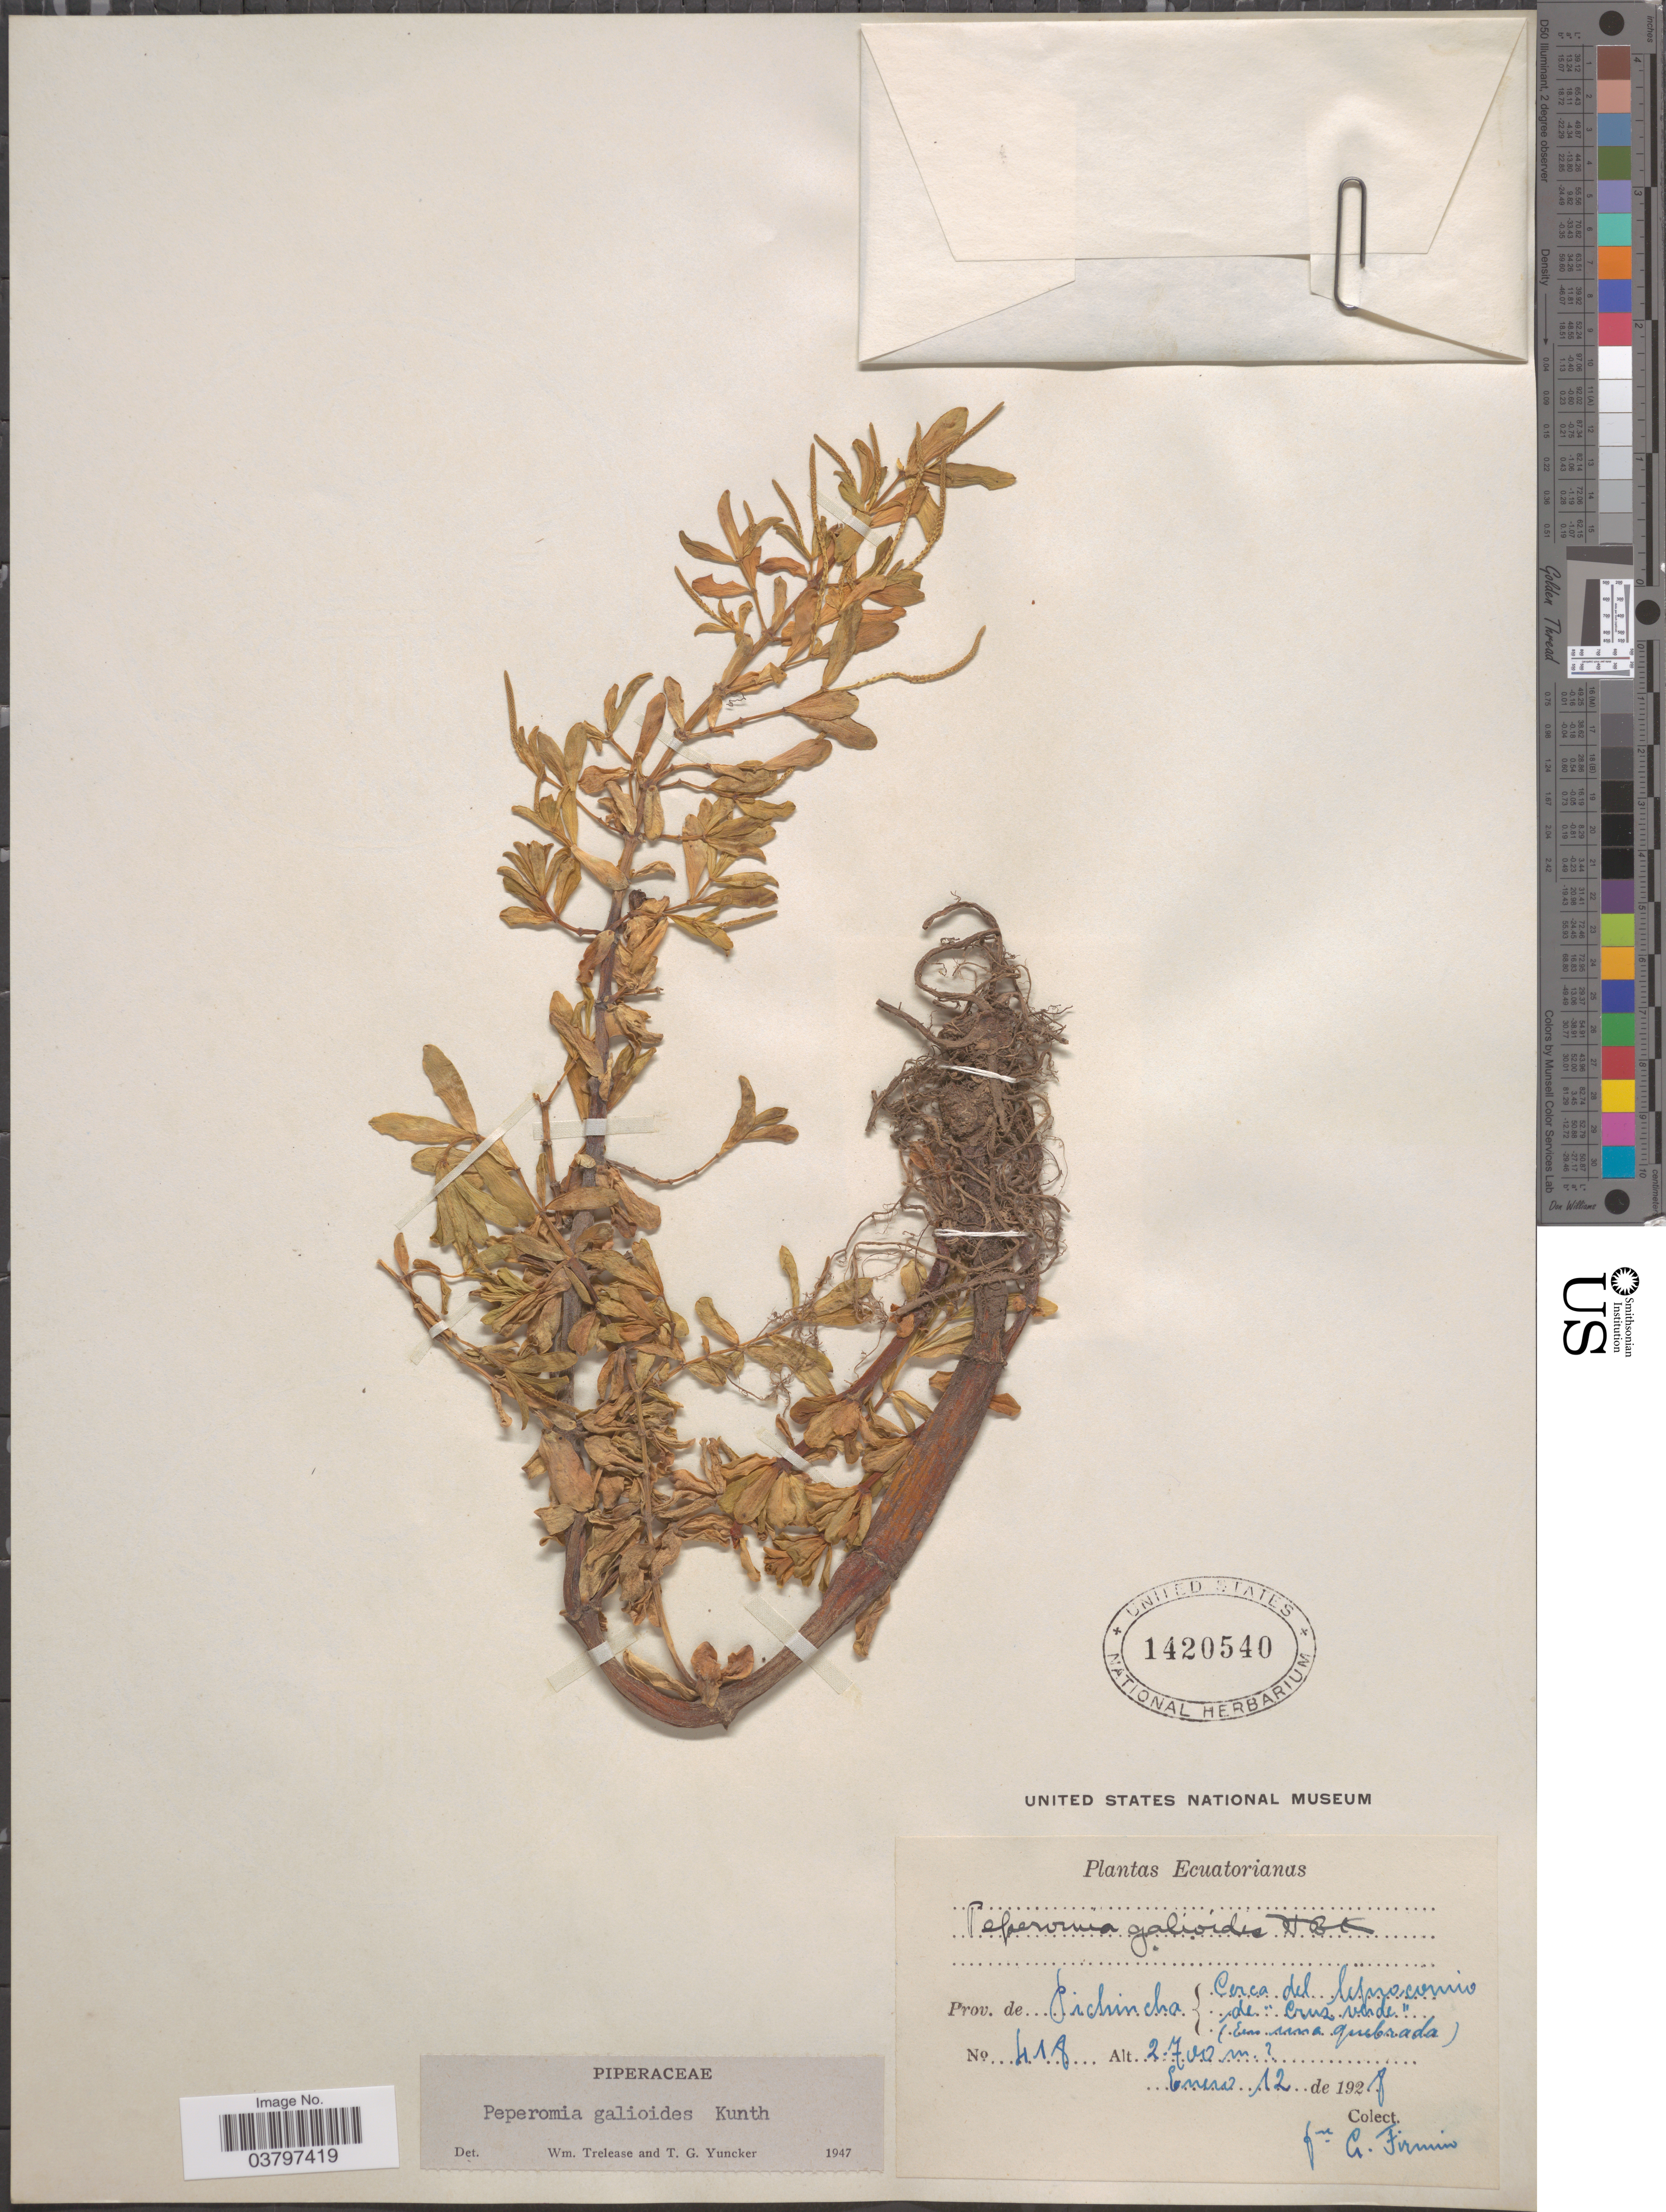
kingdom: Plantae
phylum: Tracheophyta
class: Magnoliopsida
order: Piperales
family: Piperaceae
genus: Peperomia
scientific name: Peperomia galioides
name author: Kunth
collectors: F. Firmin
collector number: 418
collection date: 1928-01-12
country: Ecuador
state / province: Pichincha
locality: Cerca del leprocomio de "Cruz verde" (En una quebrada).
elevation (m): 2700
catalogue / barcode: US 1420540